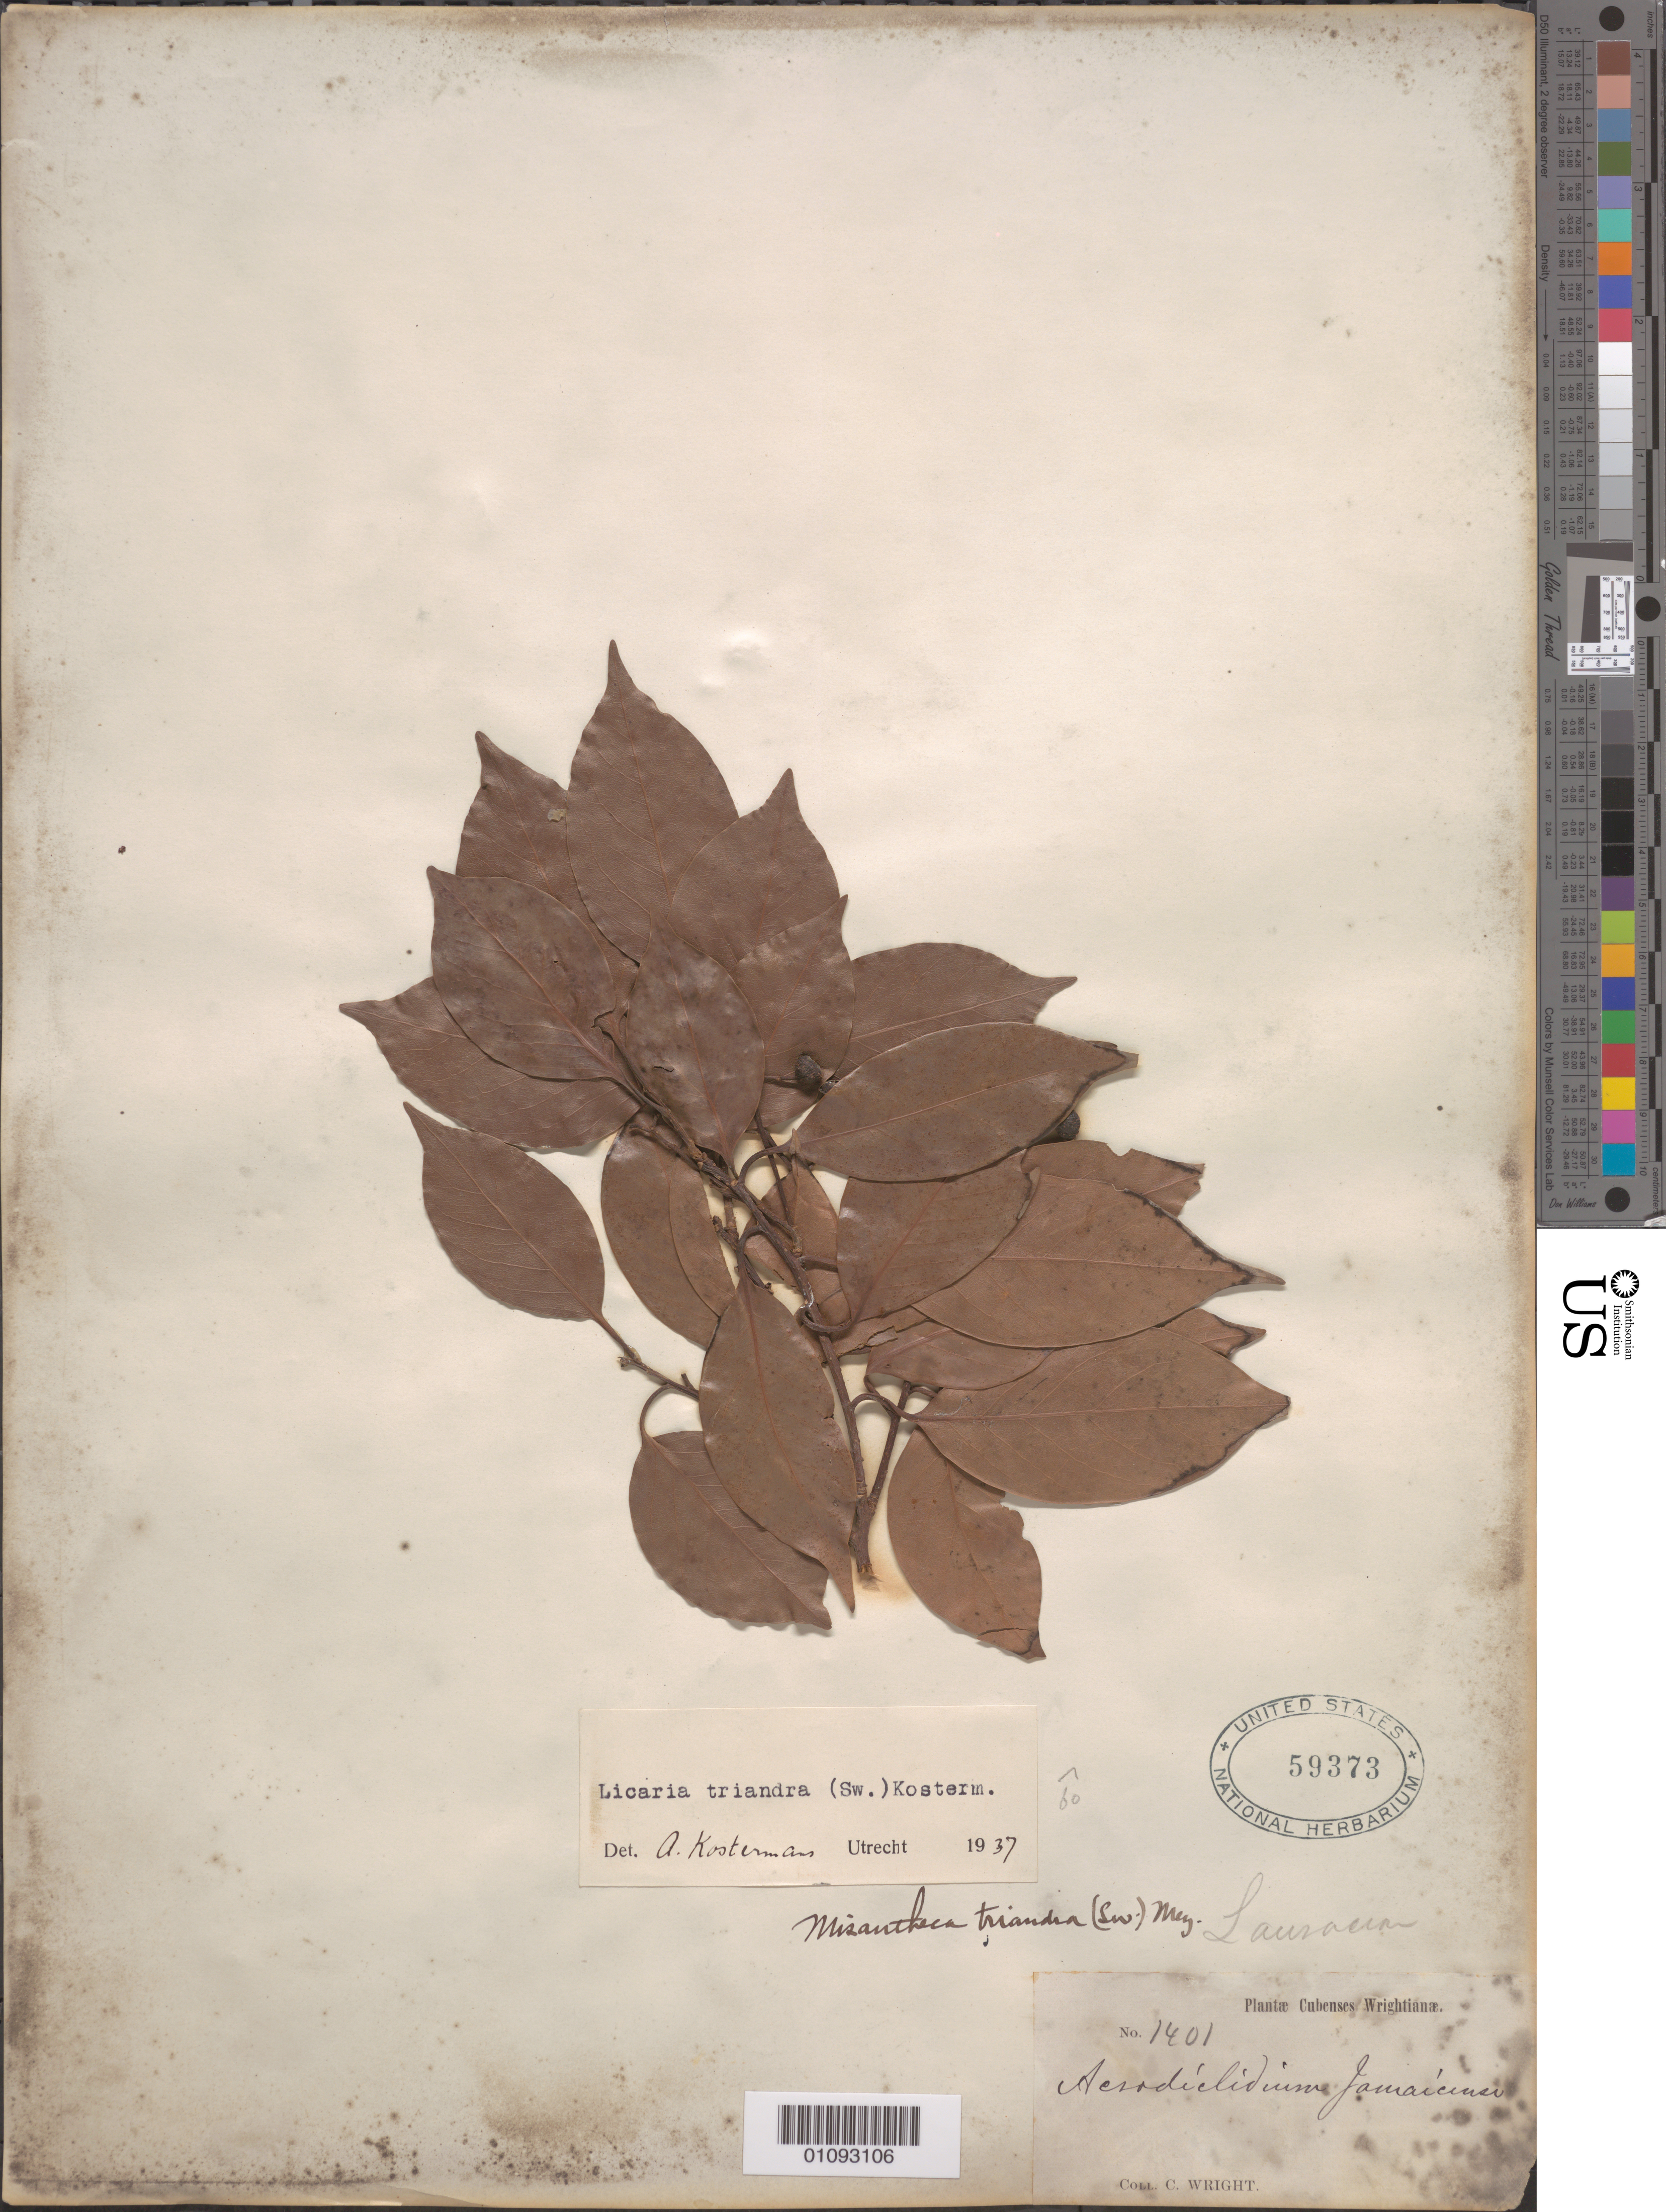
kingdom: Plantae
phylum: Tracheophyta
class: Magnoliopsida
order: Laurales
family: Lauraceae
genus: Licaria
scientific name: Licaria triandra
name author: (Sw.) Kosterm.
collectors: C. Wright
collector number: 1401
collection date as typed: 1900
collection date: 1900/1999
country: Cuba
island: Cuba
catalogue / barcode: US 59373